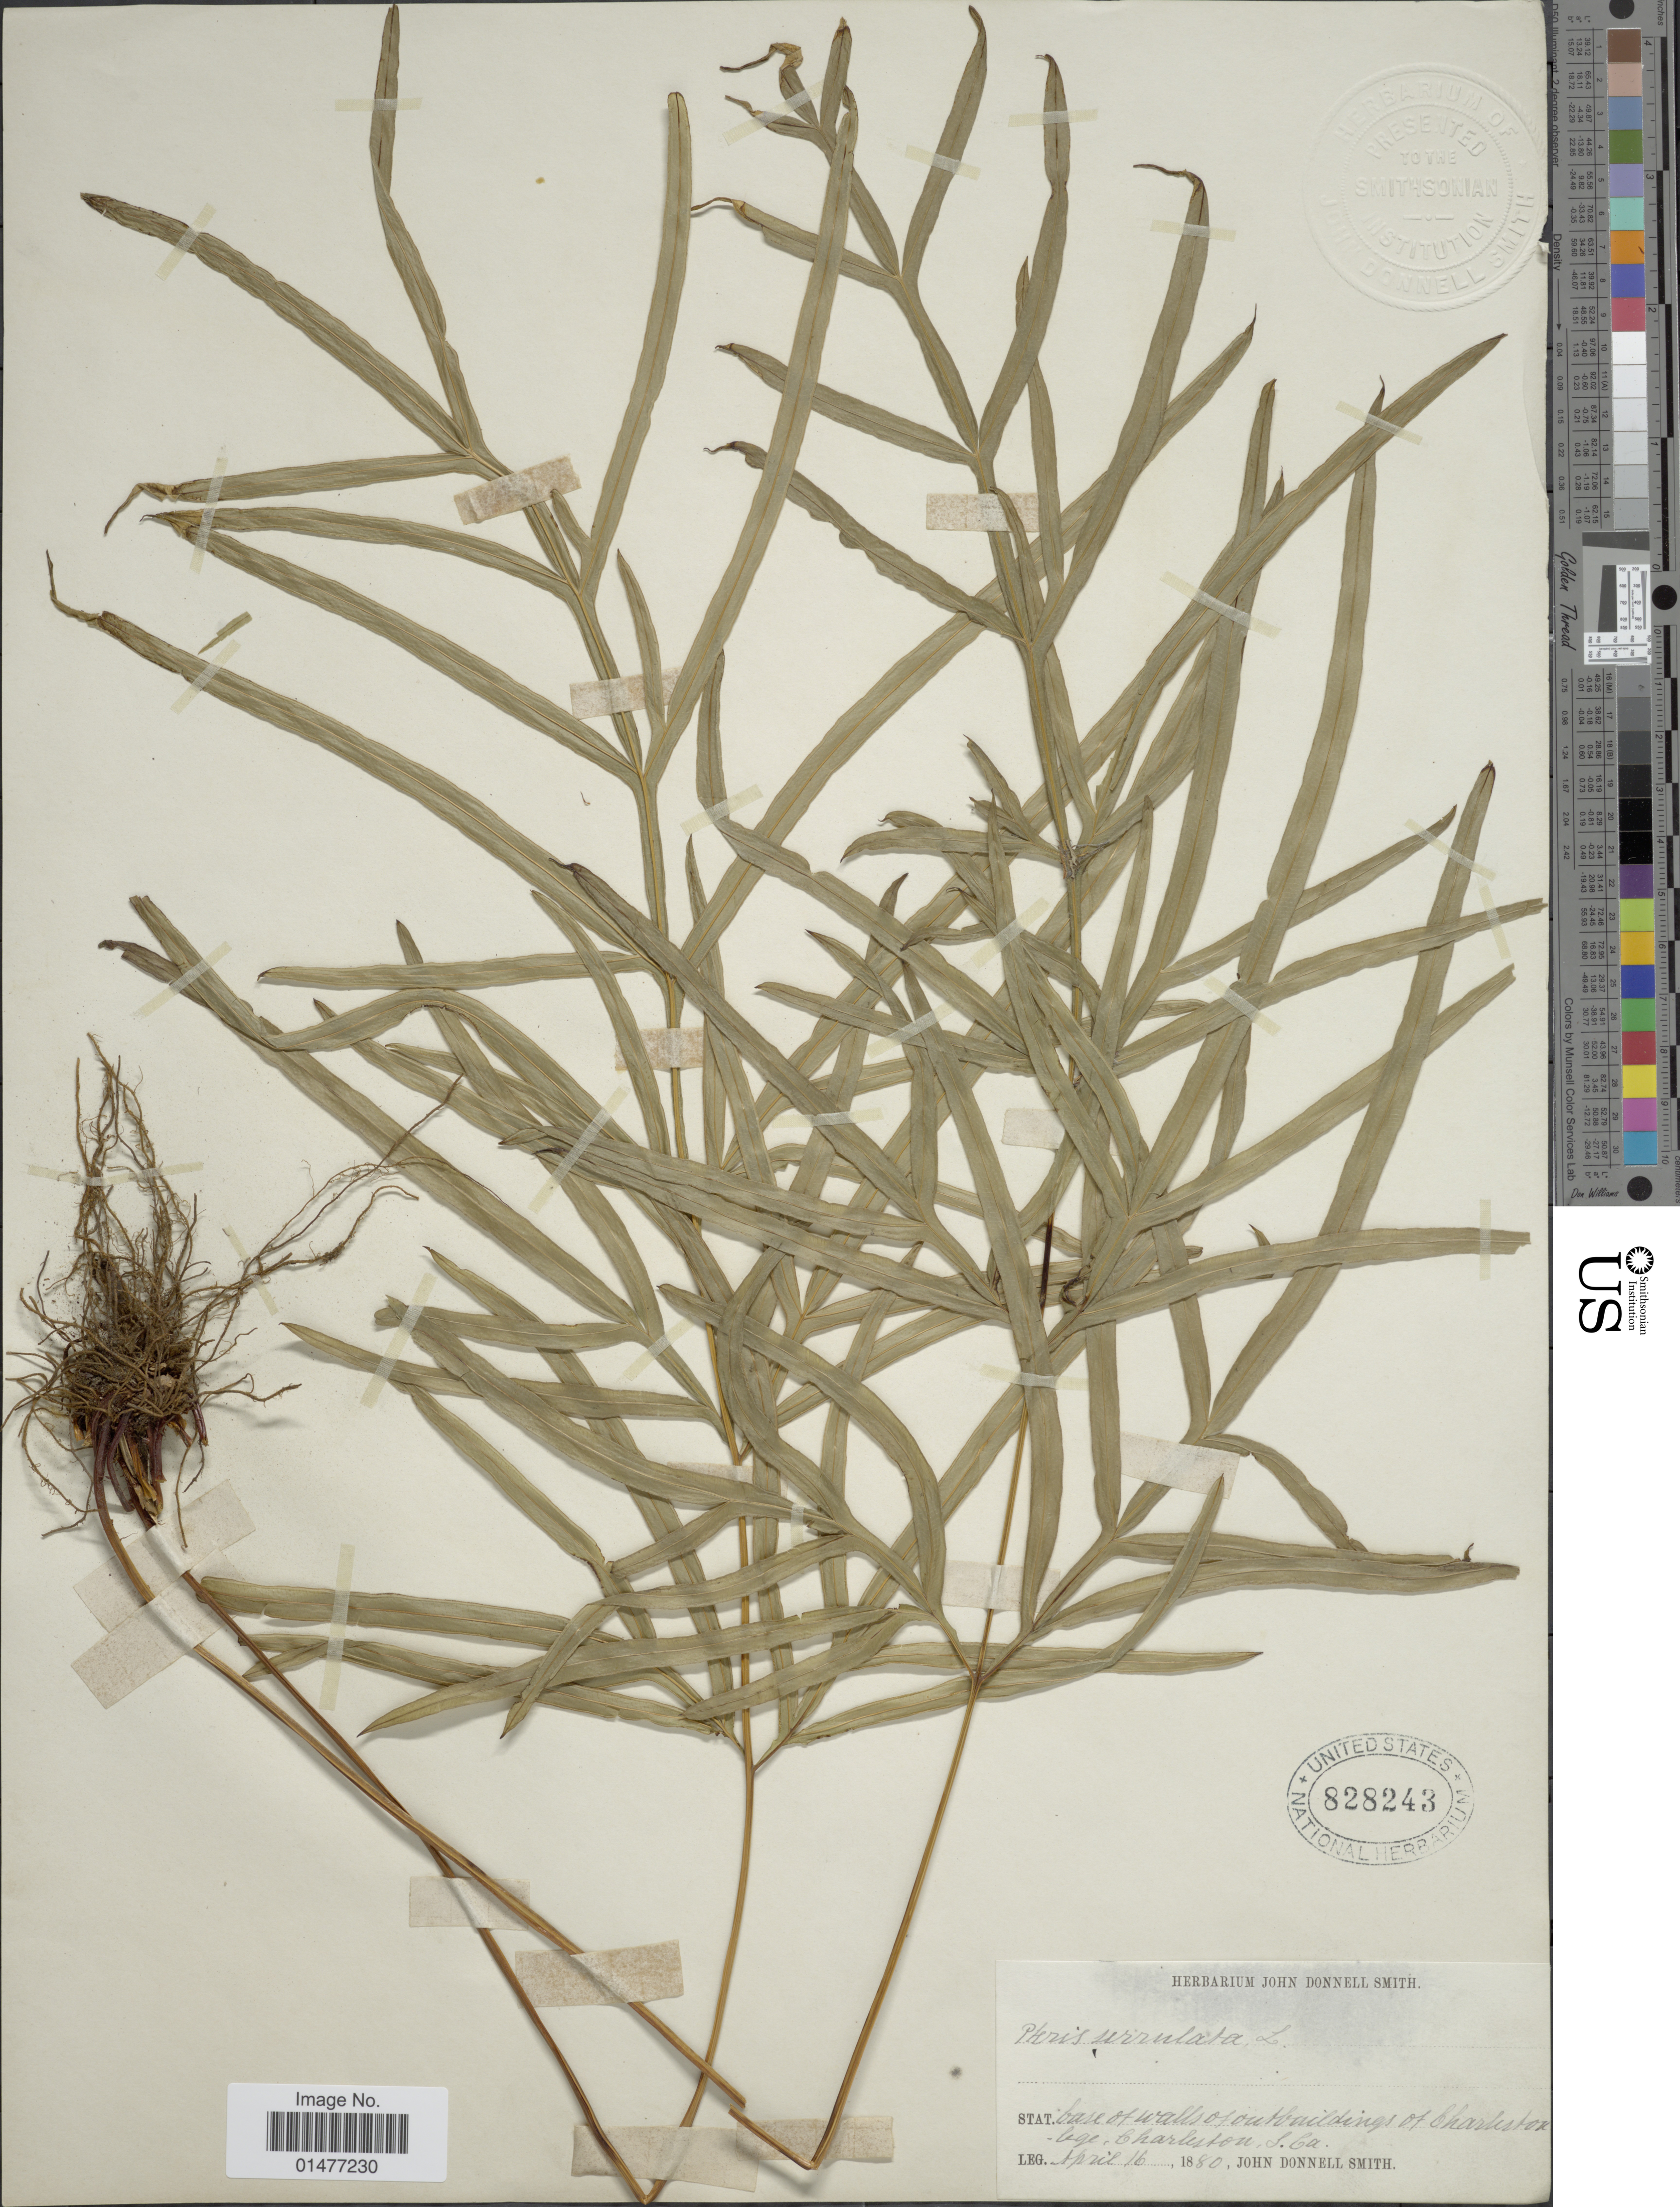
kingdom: Plantae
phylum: Tracheophyta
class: Polypodiopsida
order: Polypodiales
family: Pteridaceae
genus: Pteris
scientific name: Pteris multifida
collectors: J. Donnell Smith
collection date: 1880-04-16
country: United States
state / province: South Carolina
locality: Base of walls of outbuildings of Charleston lege, Charleston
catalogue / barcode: US 828243